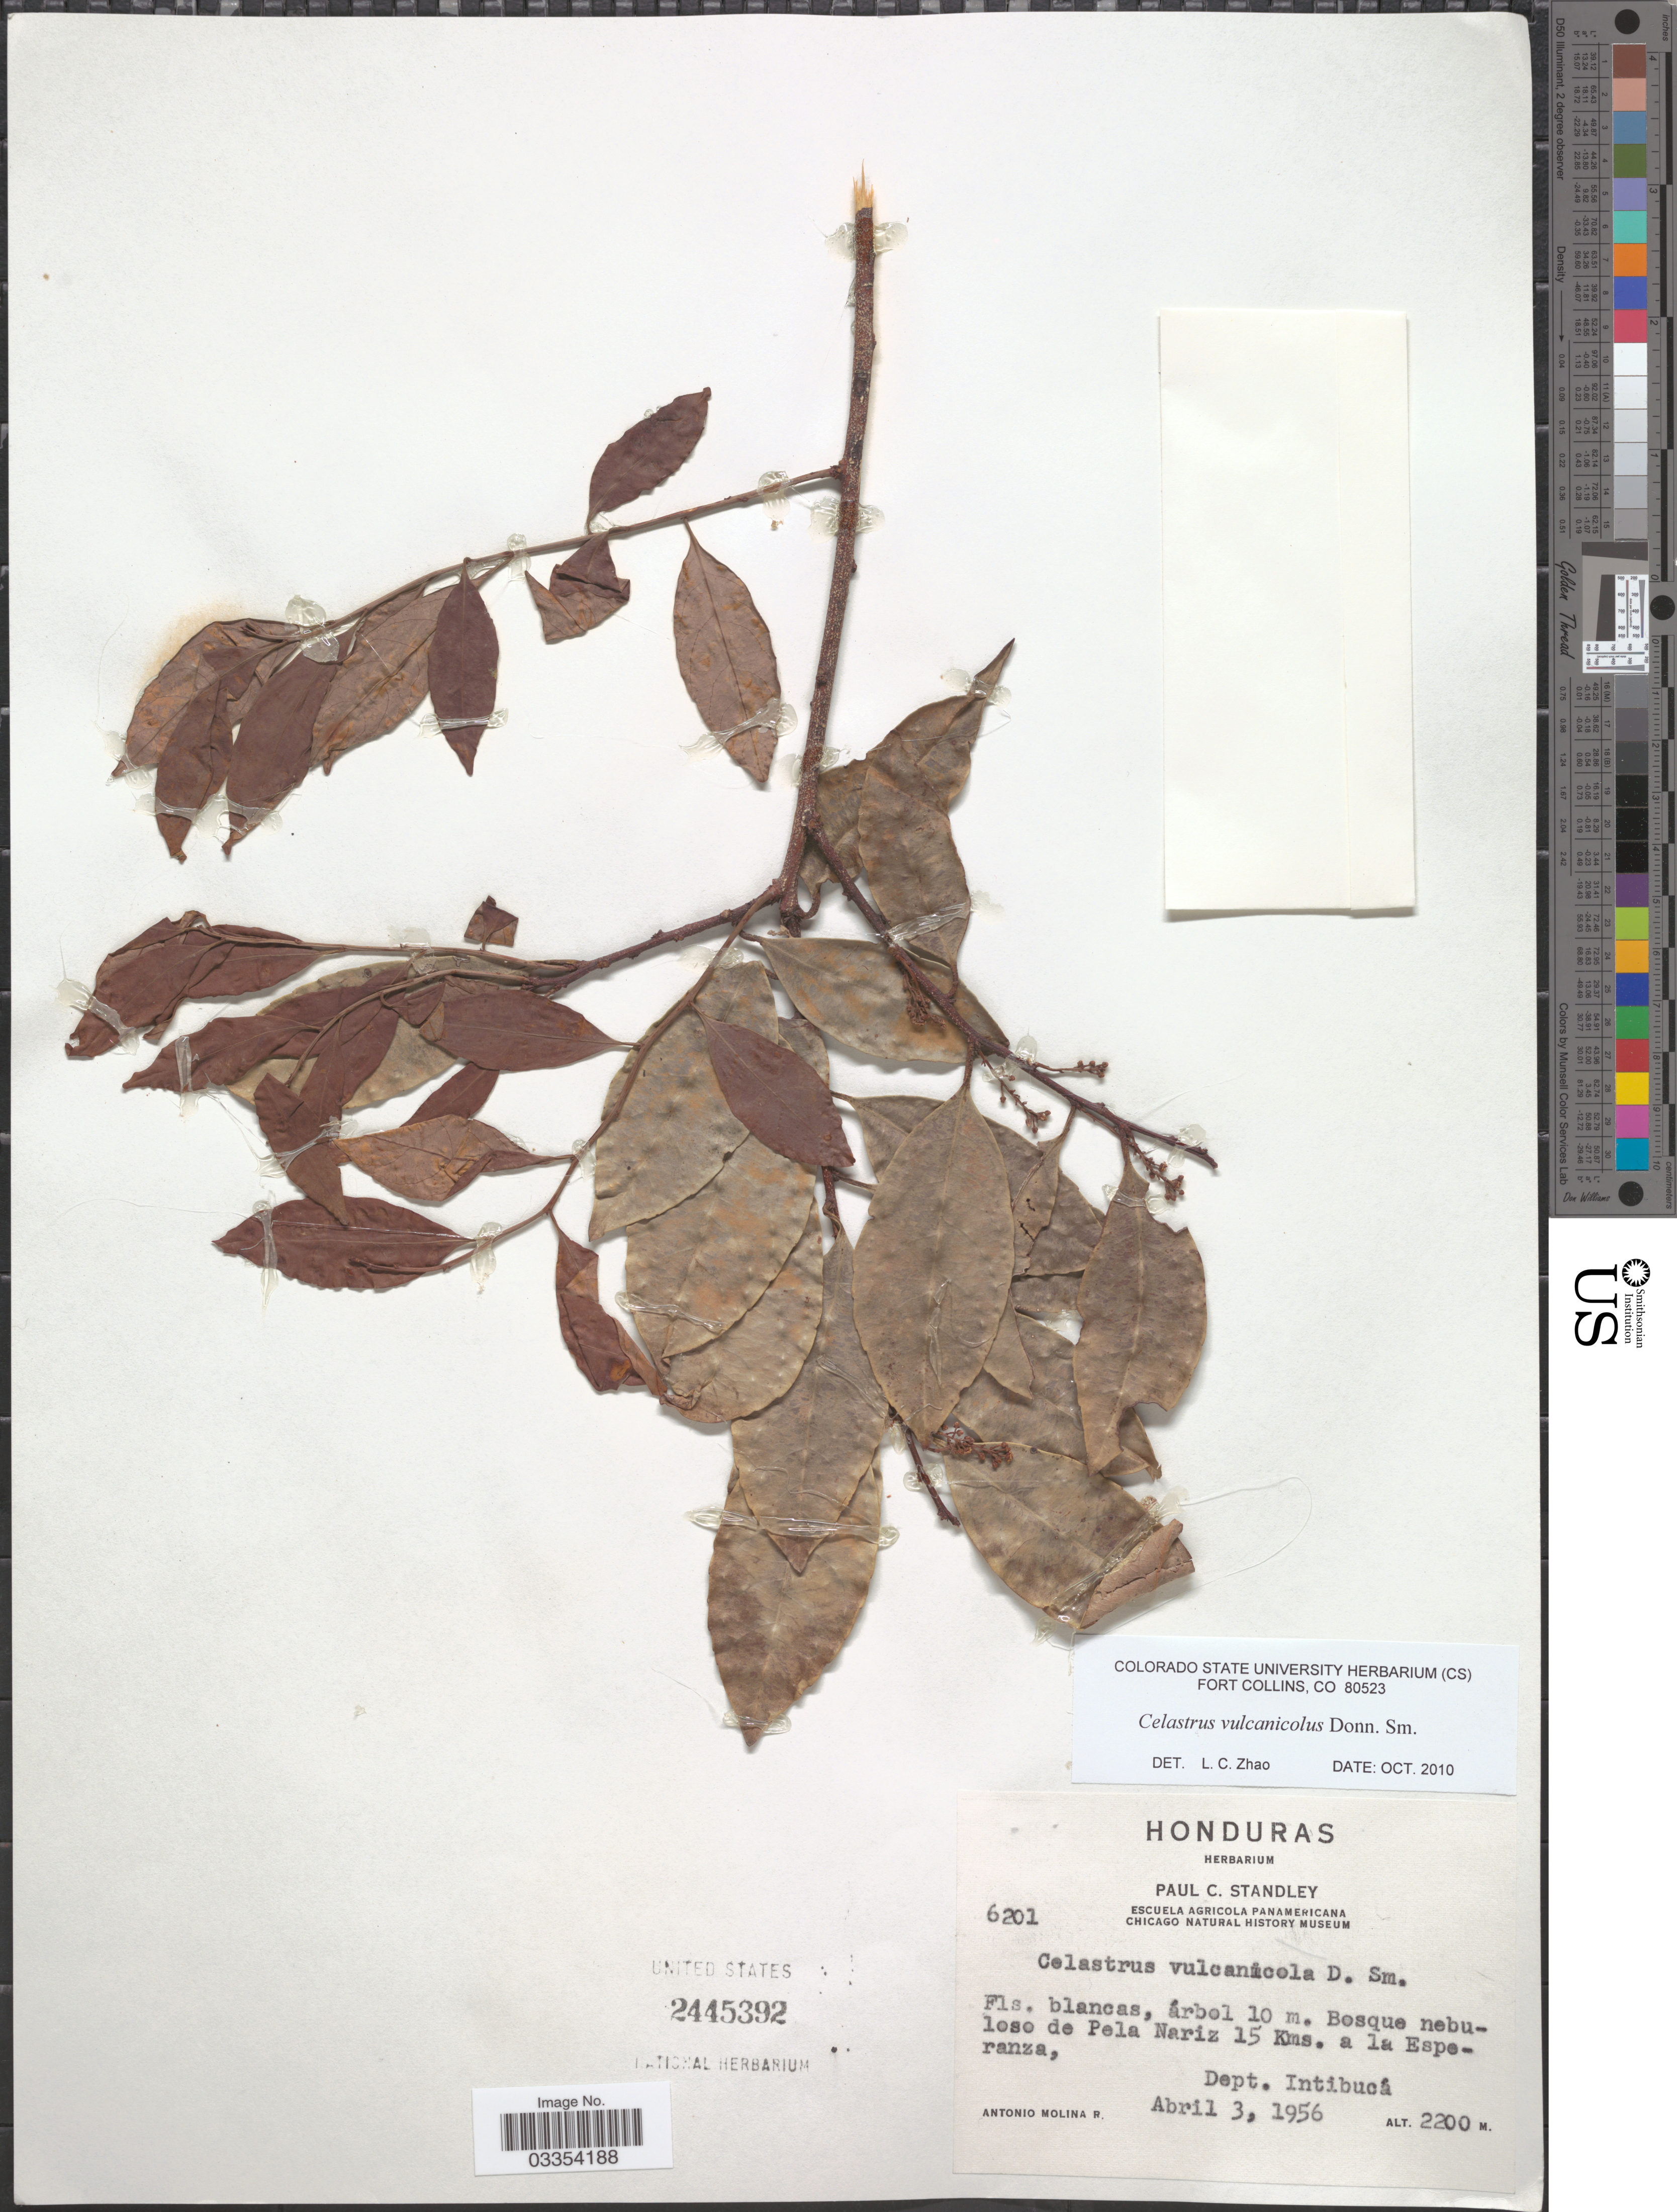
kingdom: Plantae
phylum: Tracheophyta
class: Magnoliopsida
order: Celastrales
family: Celastraceae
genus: Celastrus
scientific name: Celastrus vulcanicola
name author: Donn. Sm.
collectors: A. Molina R.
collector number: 6201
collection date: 1956-04-03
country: Honduras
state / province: Intibuca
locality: Bosque nebuloso de Pela Nariz 15 Kms. a la Esperanza, Dept. Intibucá.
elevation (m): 2200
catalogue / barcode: US 2445392